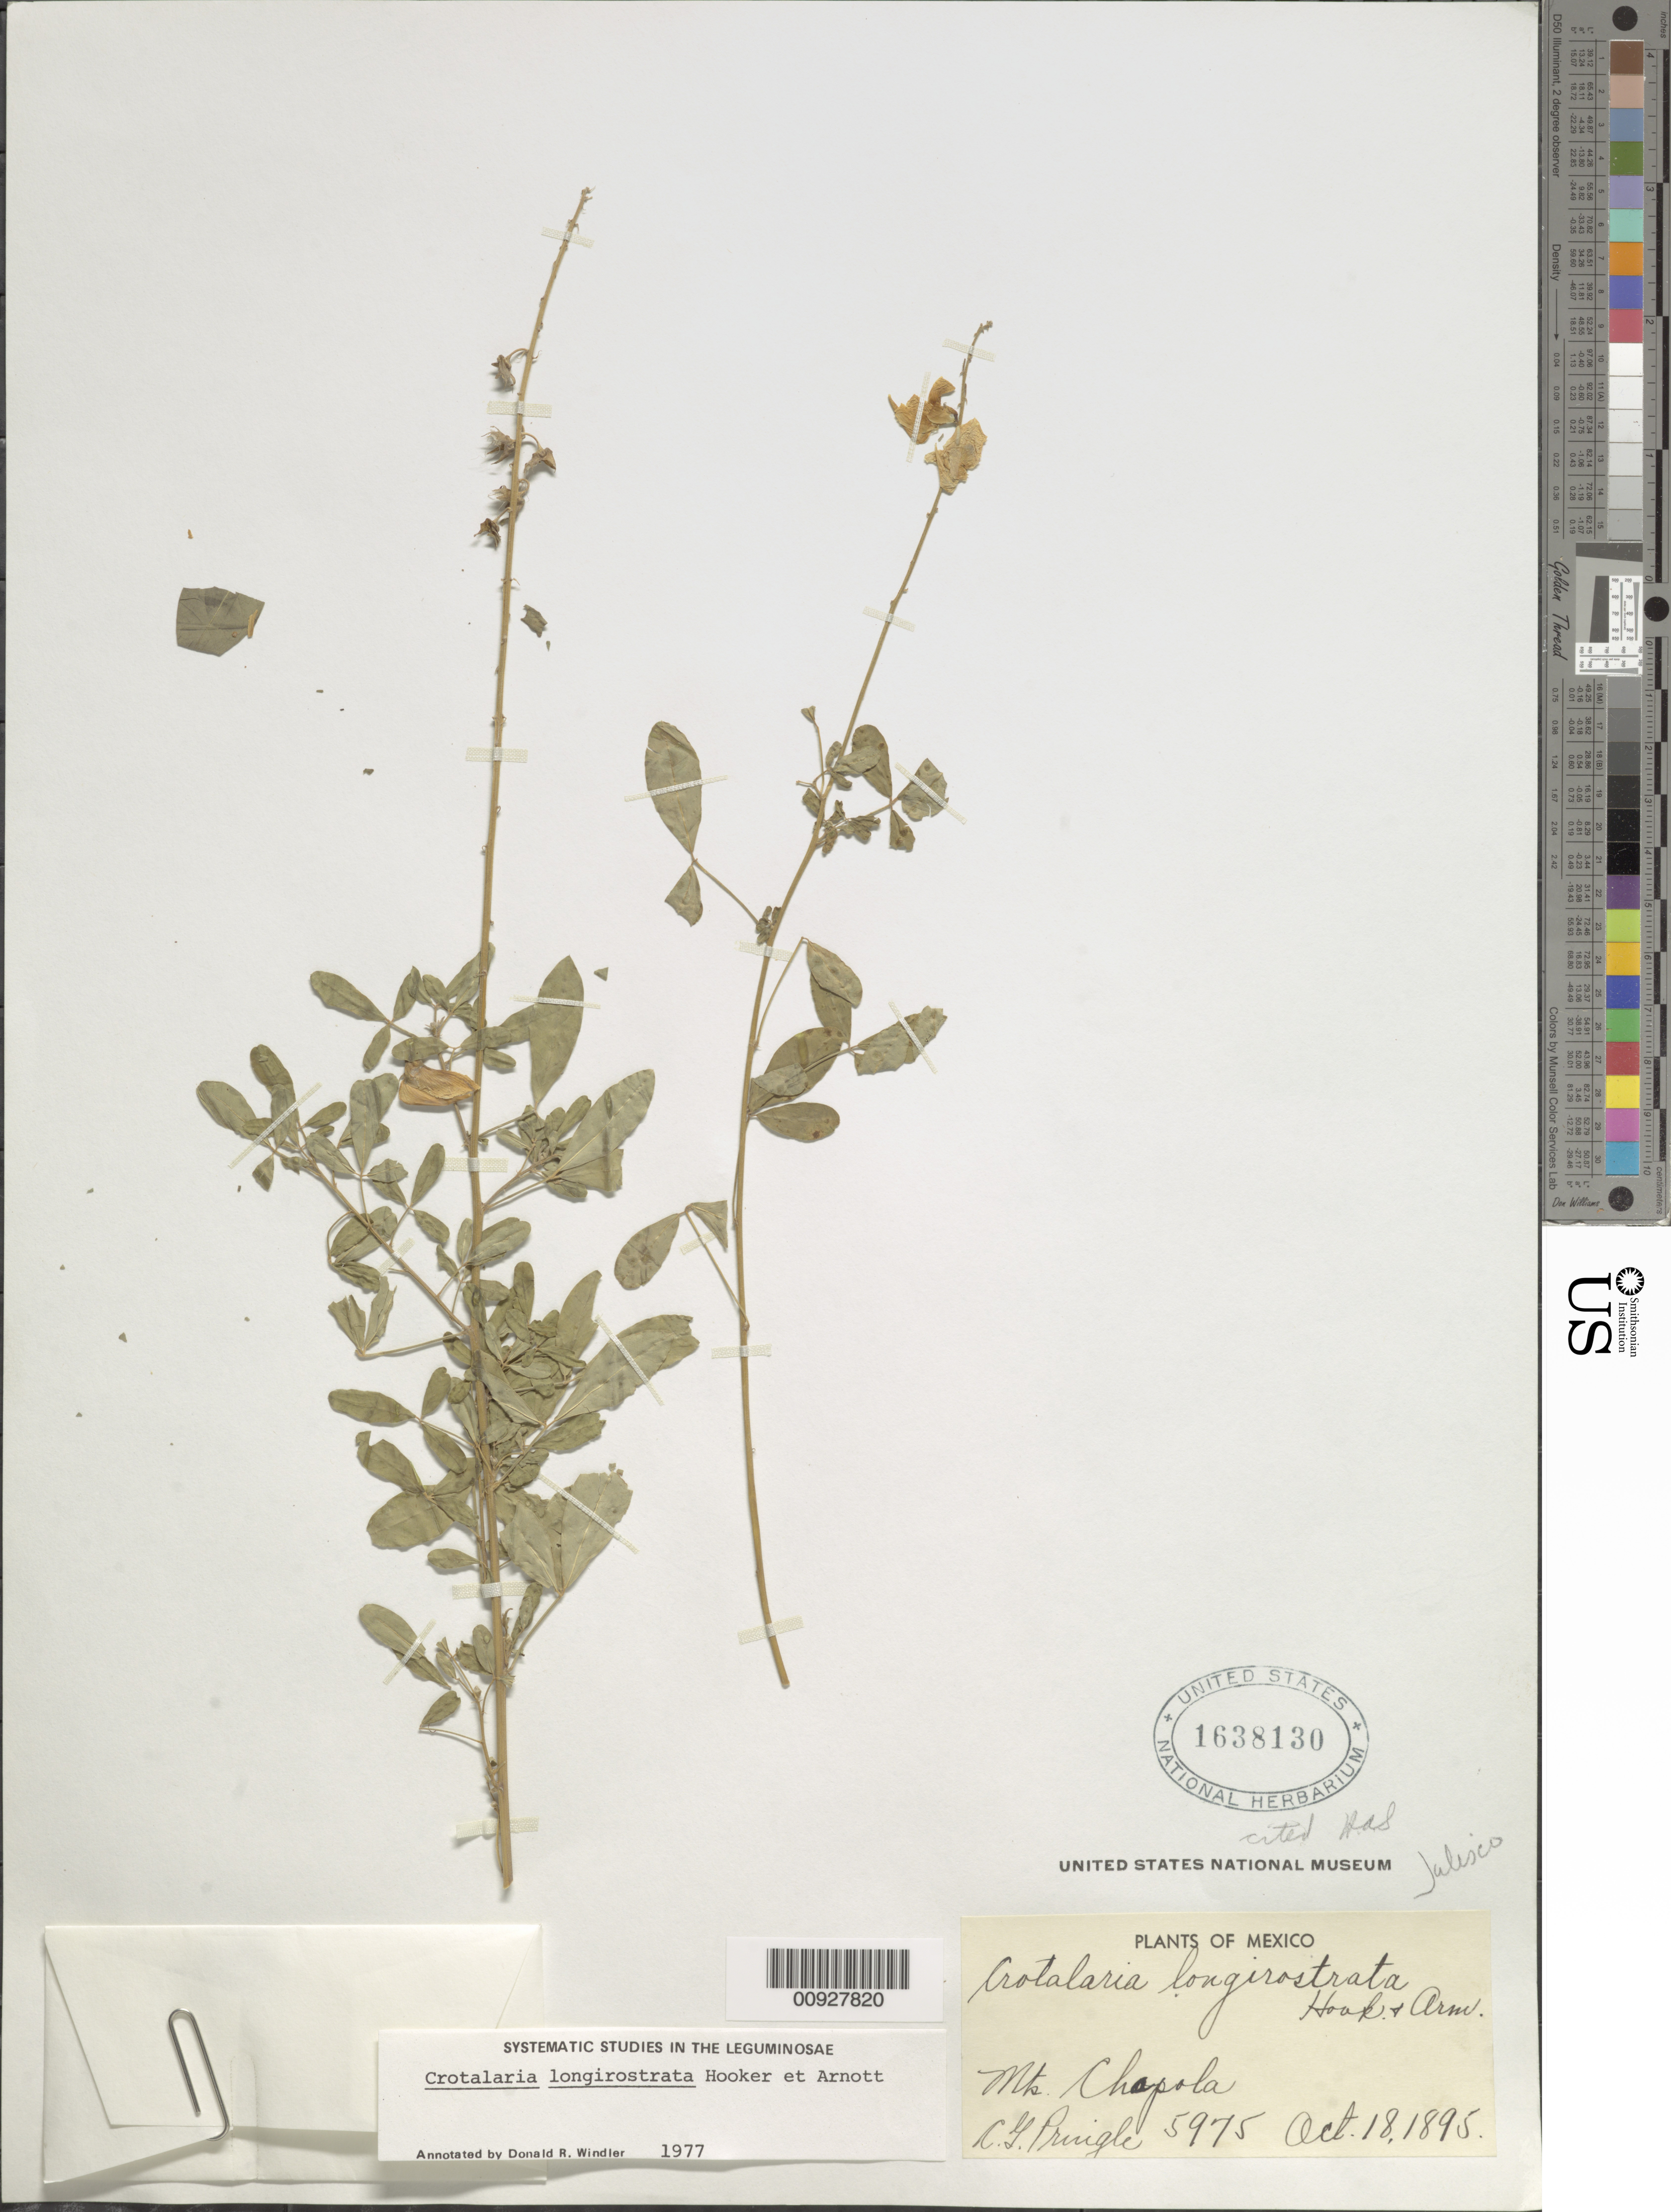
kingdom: Plantae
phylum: Tracheophyta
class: Magnoliopsida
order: Fabales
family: Fabaceae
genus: Crotalaria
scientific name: Crotalaria longirostrata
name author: Hook. & Arn.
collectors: C. G. Pringle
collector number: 5975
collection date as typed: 18 Oct 1895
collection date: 1895-10-18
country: Mexico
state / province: Jalisco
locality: Mts. Chapola [sic].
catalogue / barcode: US 1638130